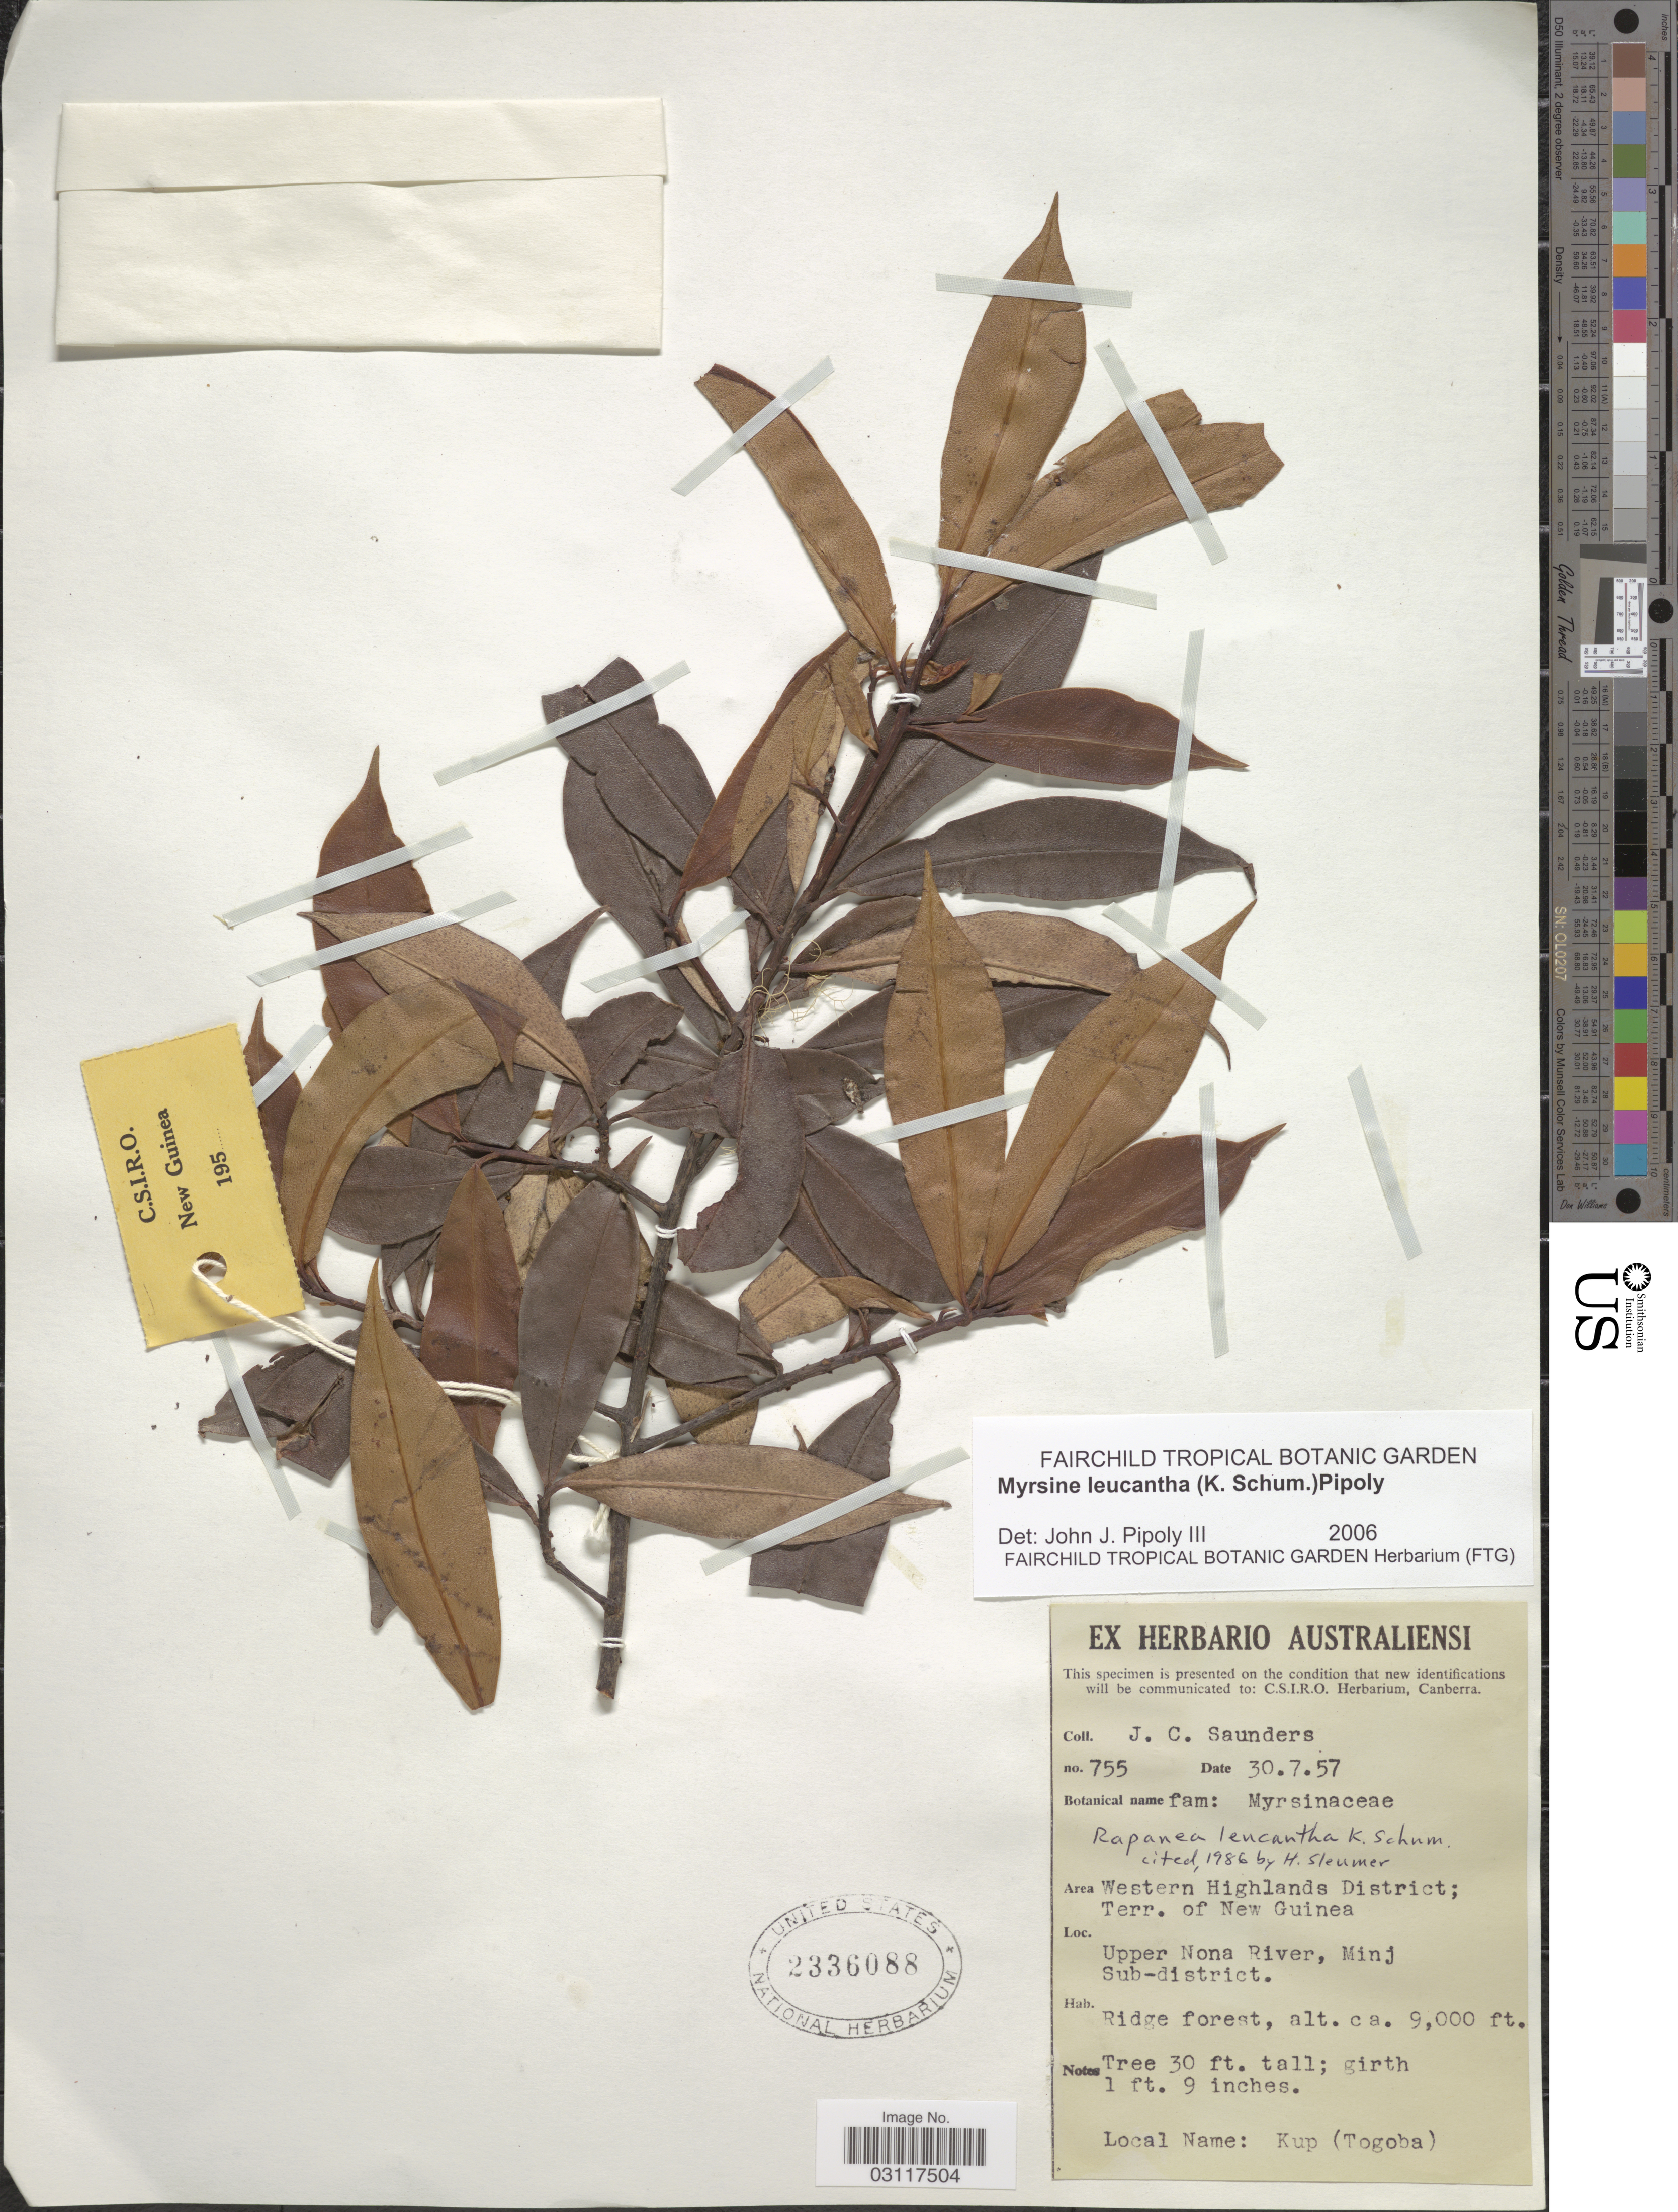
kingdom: Plantae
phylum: Tracheophyta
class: Magnoliopsida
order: Ericales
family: Primulaceae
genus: Myrsine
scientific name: Myrsine leucantha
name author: (K. Schum.) Pipoly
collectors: J. C. Saunders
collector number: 755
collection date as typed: Transcribed d/m/y: 30/7/57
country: Papua New Guinea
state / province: Western Highlands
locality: Western Highlands District; Terr. of New Guinea, Upper Nona River, Minj Sub-district.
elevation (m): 2743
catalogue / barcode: US 2336088